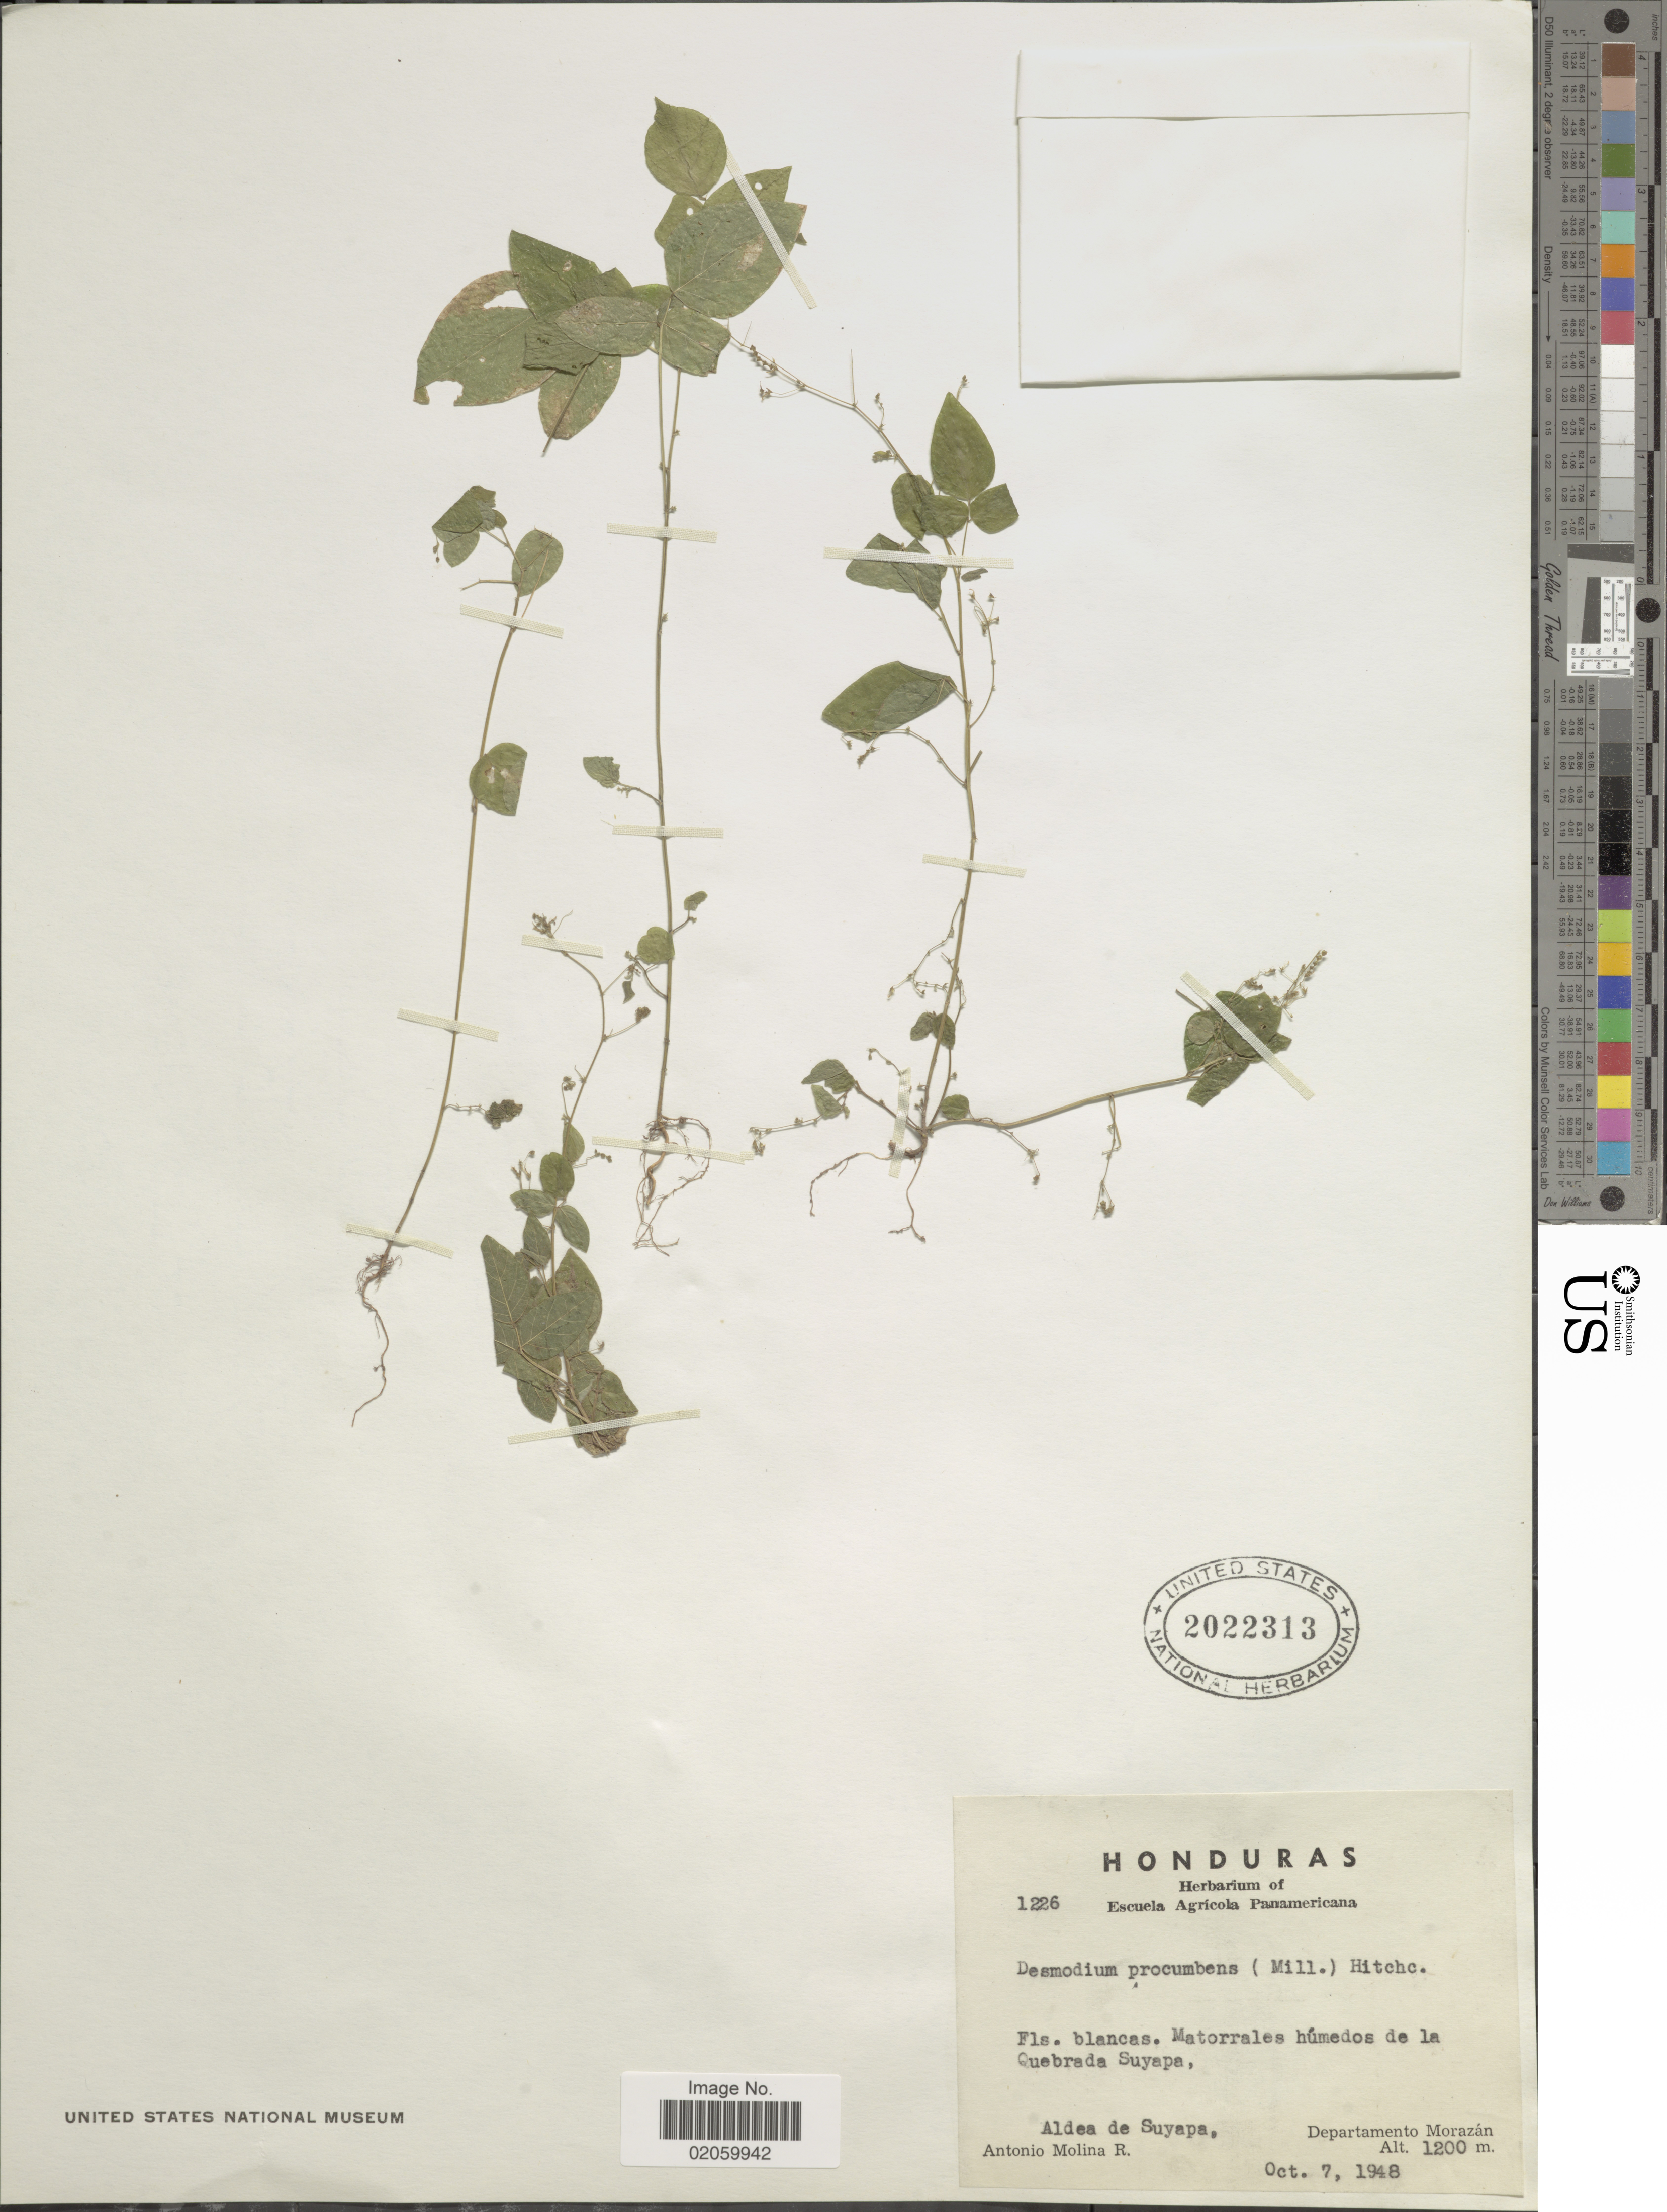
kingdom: Plantae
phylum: Tracheophyta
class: Magnoliopsida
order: Fabales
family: Fabaceae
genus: Desmodium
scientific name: Desmodium procumbens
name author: (Mill.) Hitchc.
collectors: A. Molina R.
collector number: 1226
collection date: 1948-10-07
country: Honduras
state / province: Fco. Morazán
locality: Aldea de Suyapa, Matorrales humedos de la Quebrada Suyapa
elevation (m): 1200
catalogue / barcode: US 2022313